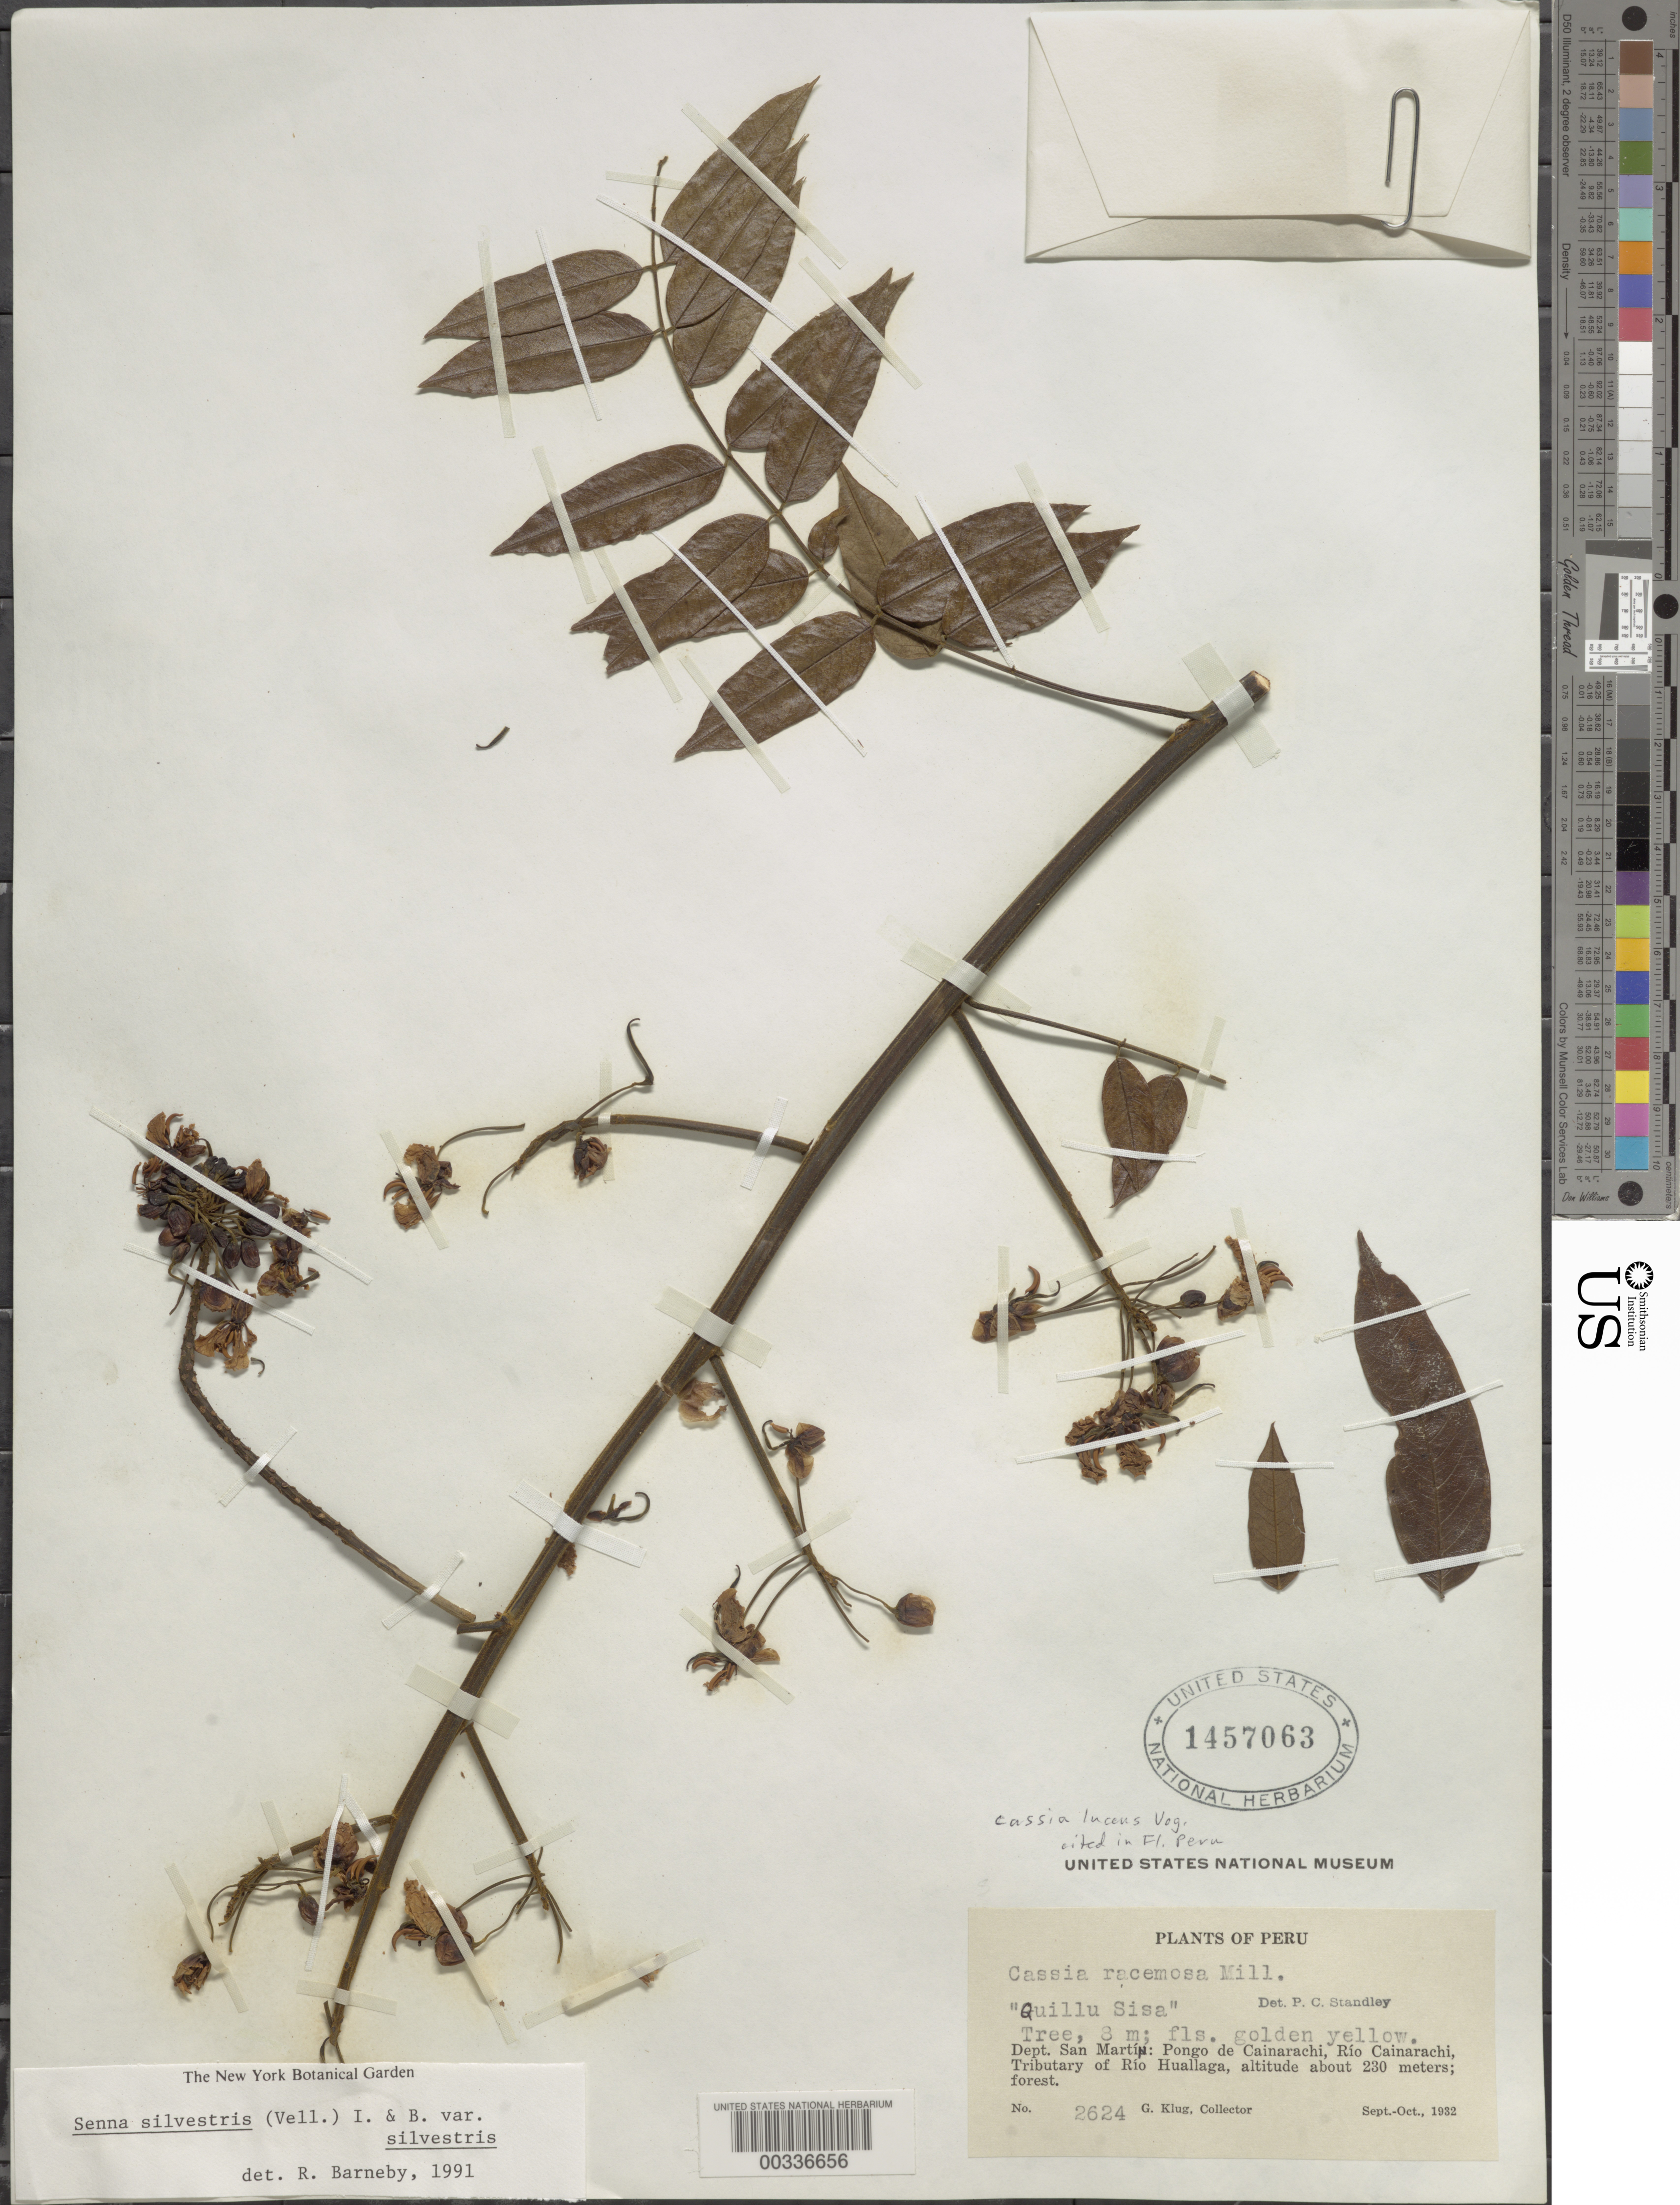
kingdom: Plantae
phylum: Tracheophyta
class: Magnoliopsida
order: Fabales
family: Fabaceae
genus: Senna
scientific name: Senna silvestris var. silvestris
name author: (Vell.) H.S. Irwin & Barneby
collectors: G. Klug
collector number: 2624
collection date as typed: Sep 1932 to -- Oct 1932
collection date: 1932-09/1932-10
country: Peru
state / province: San Martín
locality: Pongo de cainarachi, rio cainarachi, tributary of rio huallaga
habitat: Forest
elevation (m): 230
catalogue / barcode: US 1457063